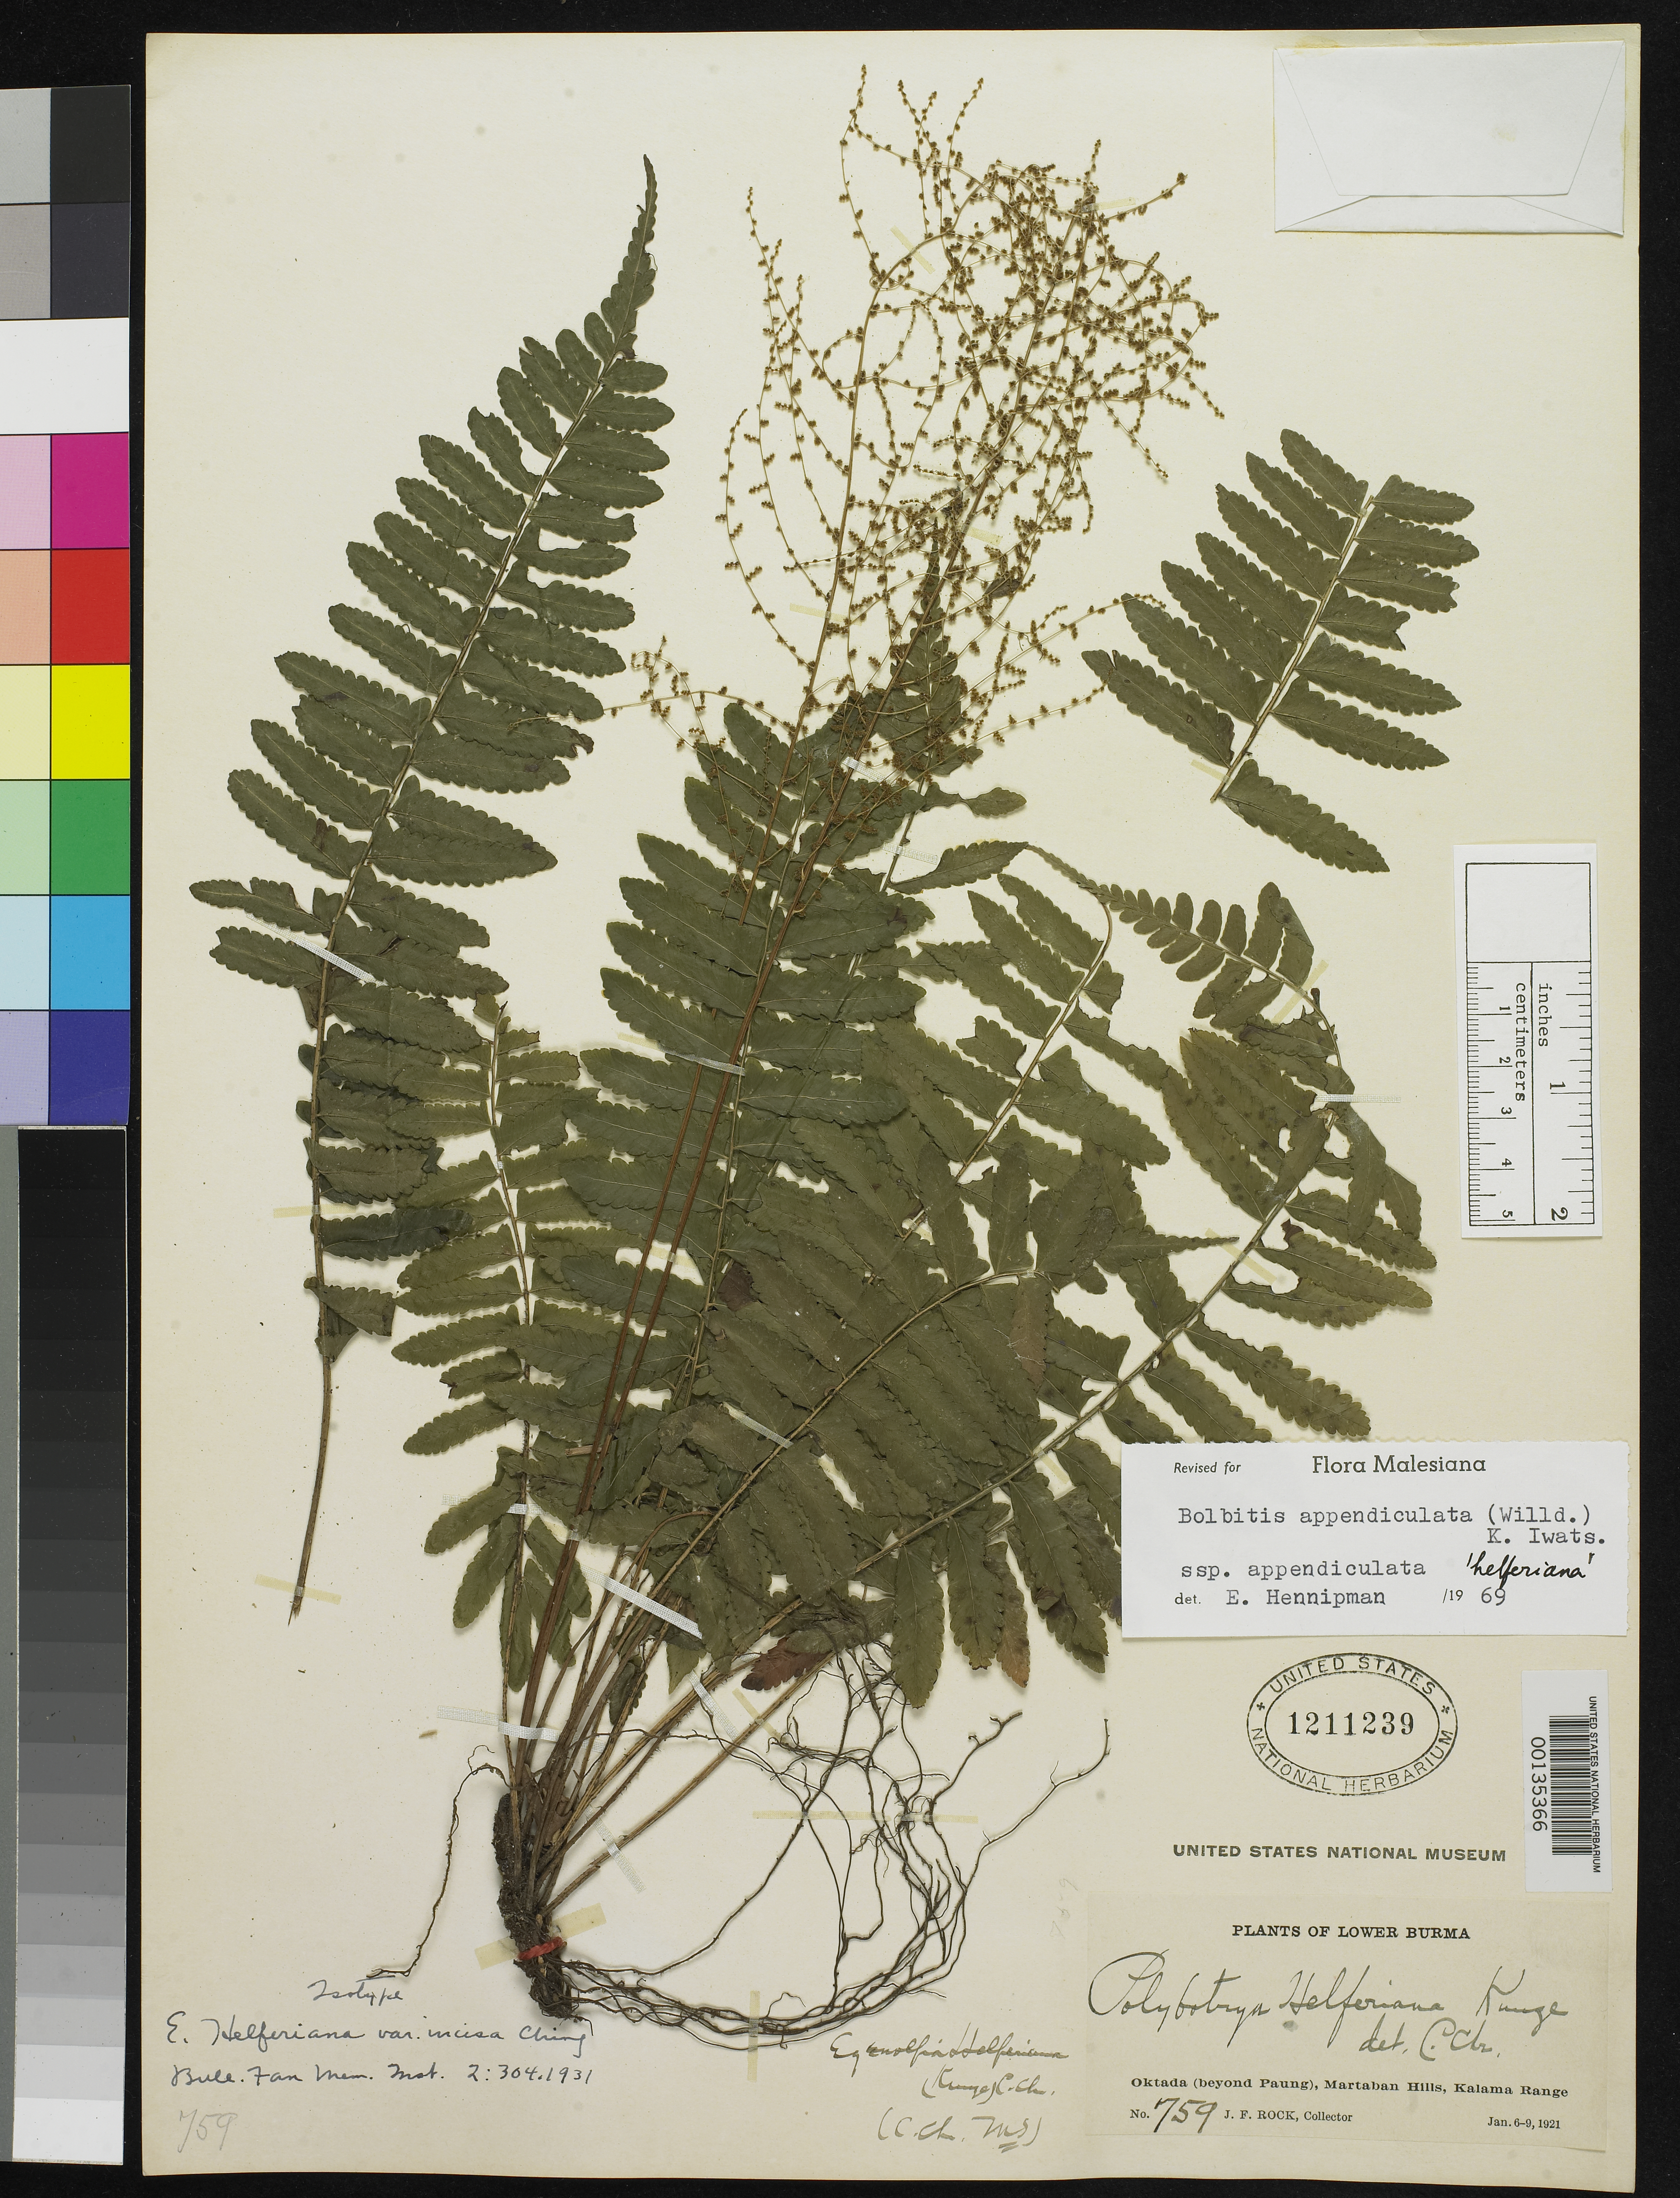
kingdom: Plantae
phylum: Tracheophyta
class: Polypodiopsida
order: Polypodiales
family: Dryopteridaceae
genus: Egenolfia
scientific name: Egenolfia helferiana var. incisa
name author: Ching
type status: Type Collection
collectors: J. F. Rock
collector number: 759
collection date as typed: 06 Jan 1921 to 09 Jan 1921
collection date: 1921-01-06/1921-01-09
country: Myanmar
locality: Oktada, beyond Paung, Martahan Hills, Kalama Range.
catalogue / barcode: US 1211239